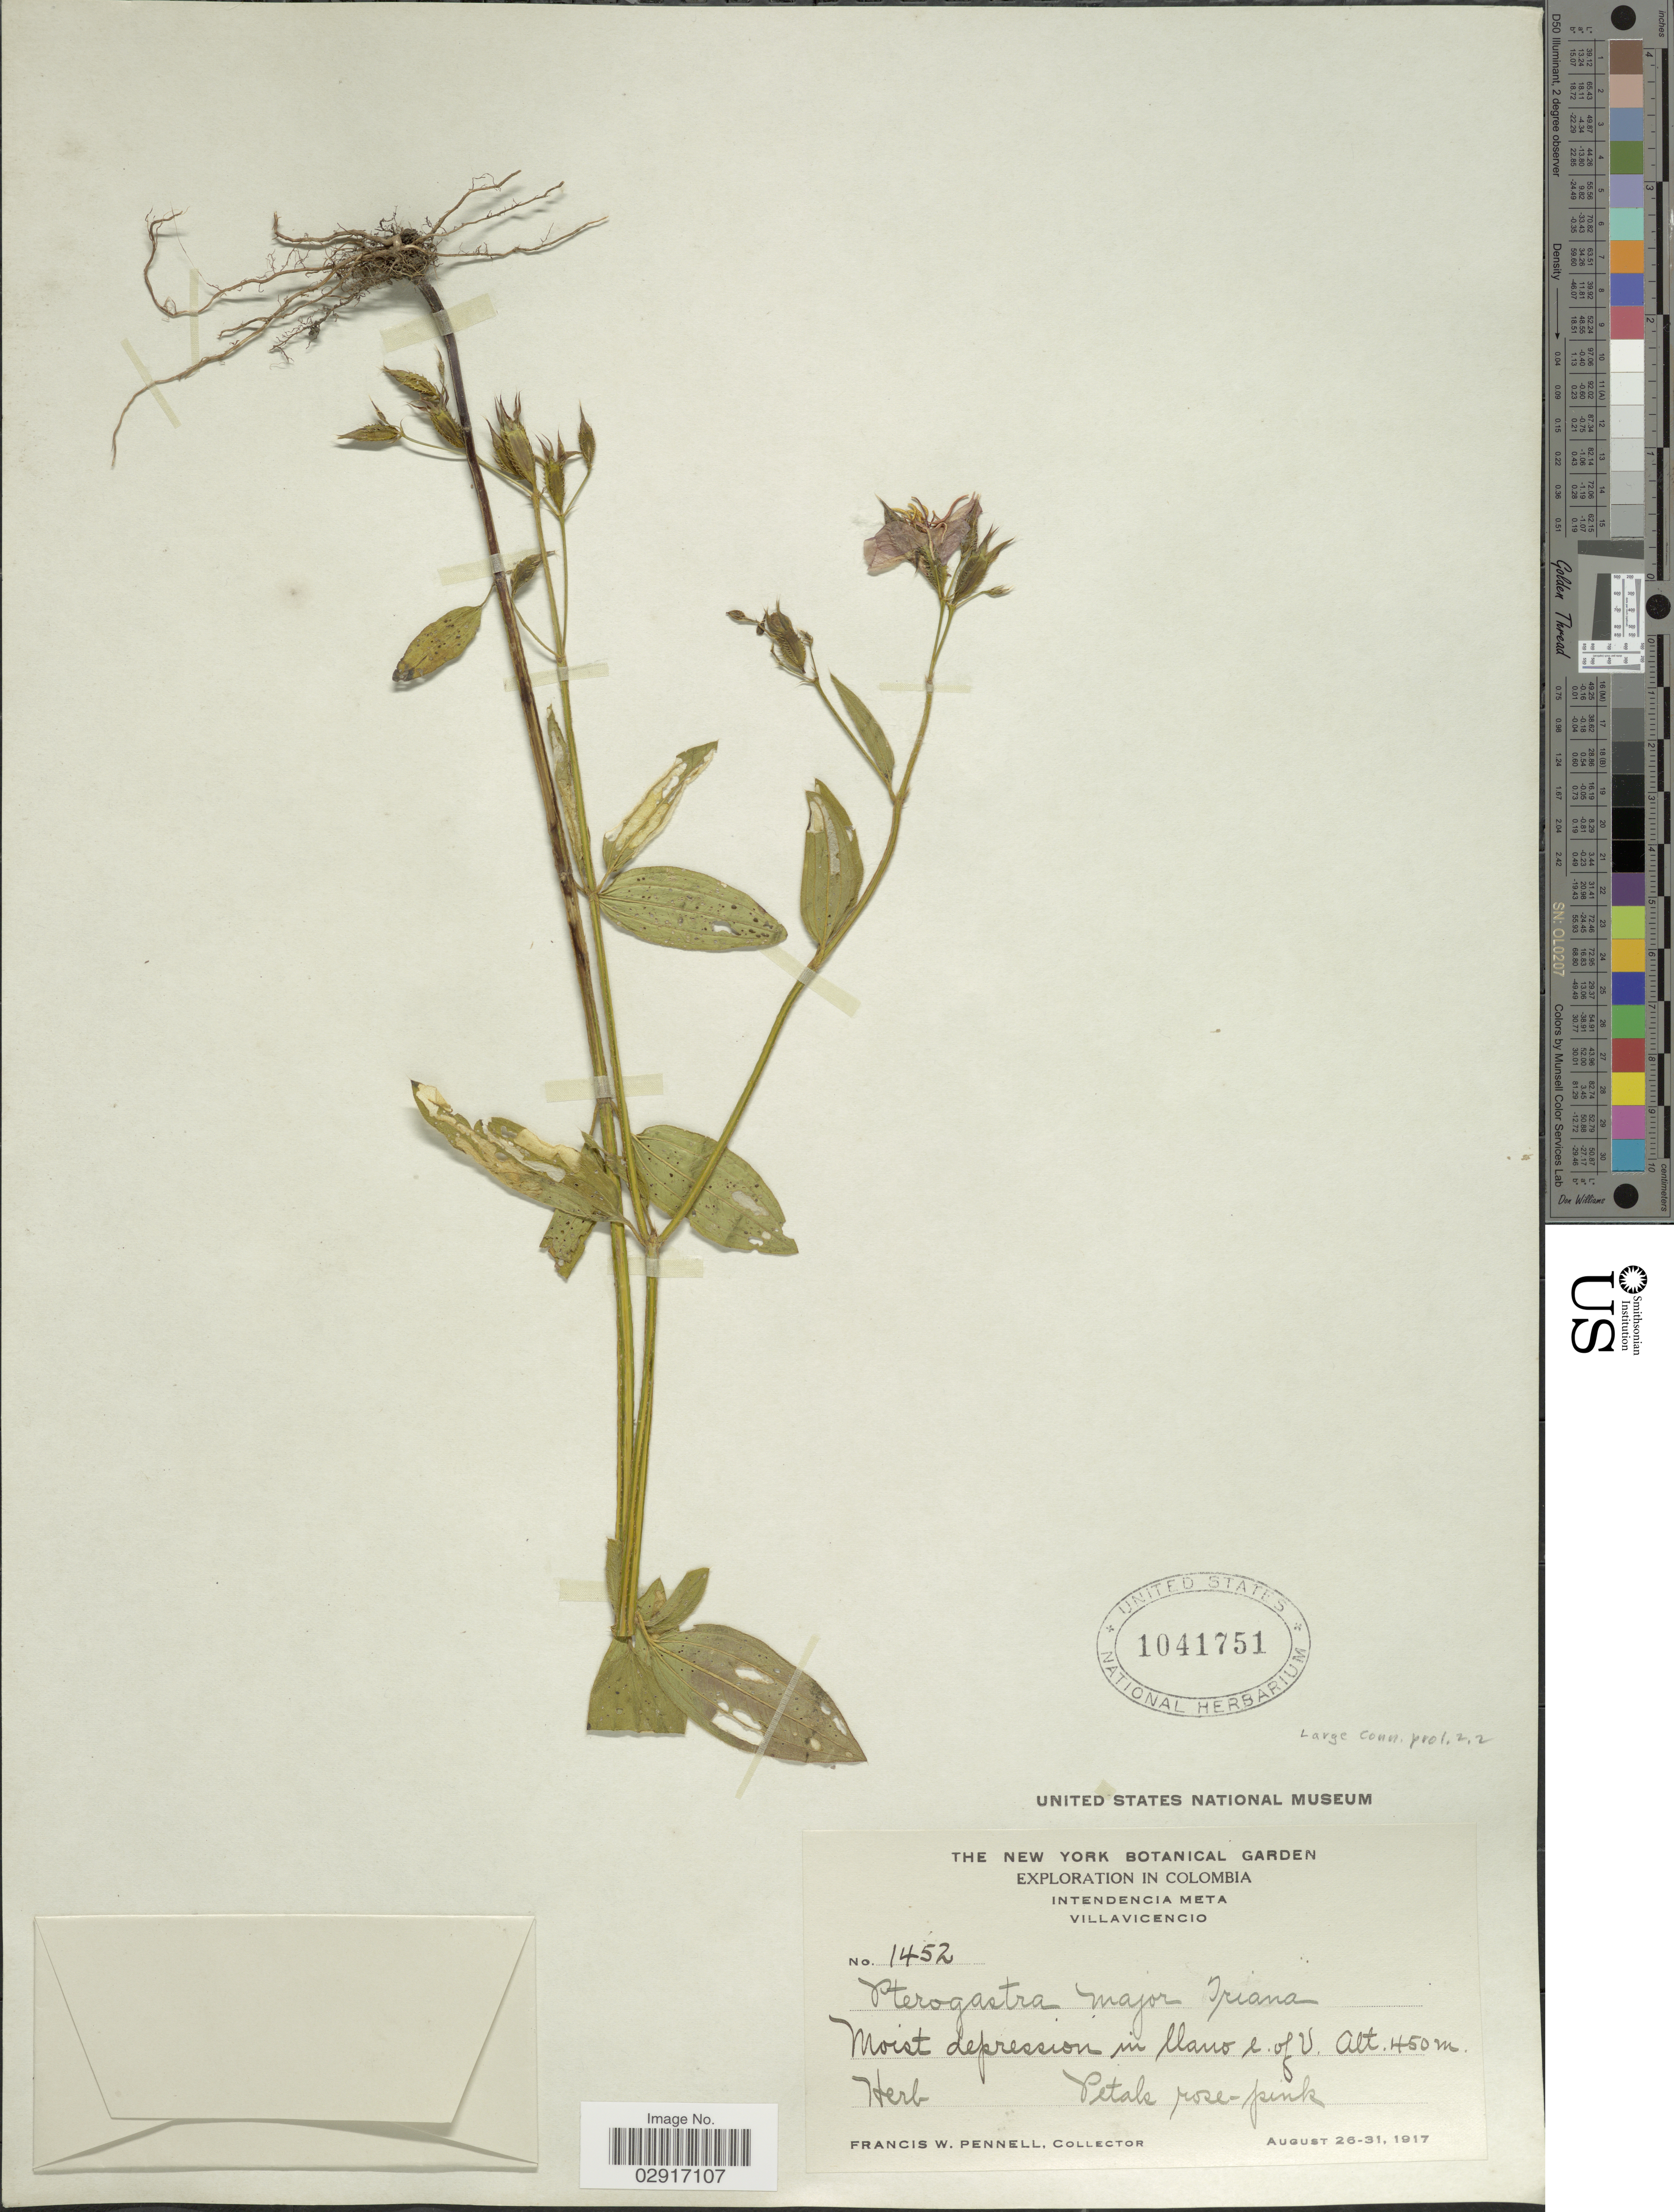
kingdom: Plantae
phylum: Tracheophyta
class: Magnoliopsida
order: Myrtales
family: Melastomataceae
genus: Pterogastra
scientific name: Pterogastra divaricata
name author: (Bonpl.) Naudin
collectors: F. W. Pennell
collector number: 1452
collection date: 1917-08-26/1917-08-31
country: Colombia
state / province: Meta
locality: Intendencia Meta. Villavicencio. Moist depression in llano e. of V.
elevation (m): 450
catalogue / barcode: US 1041751